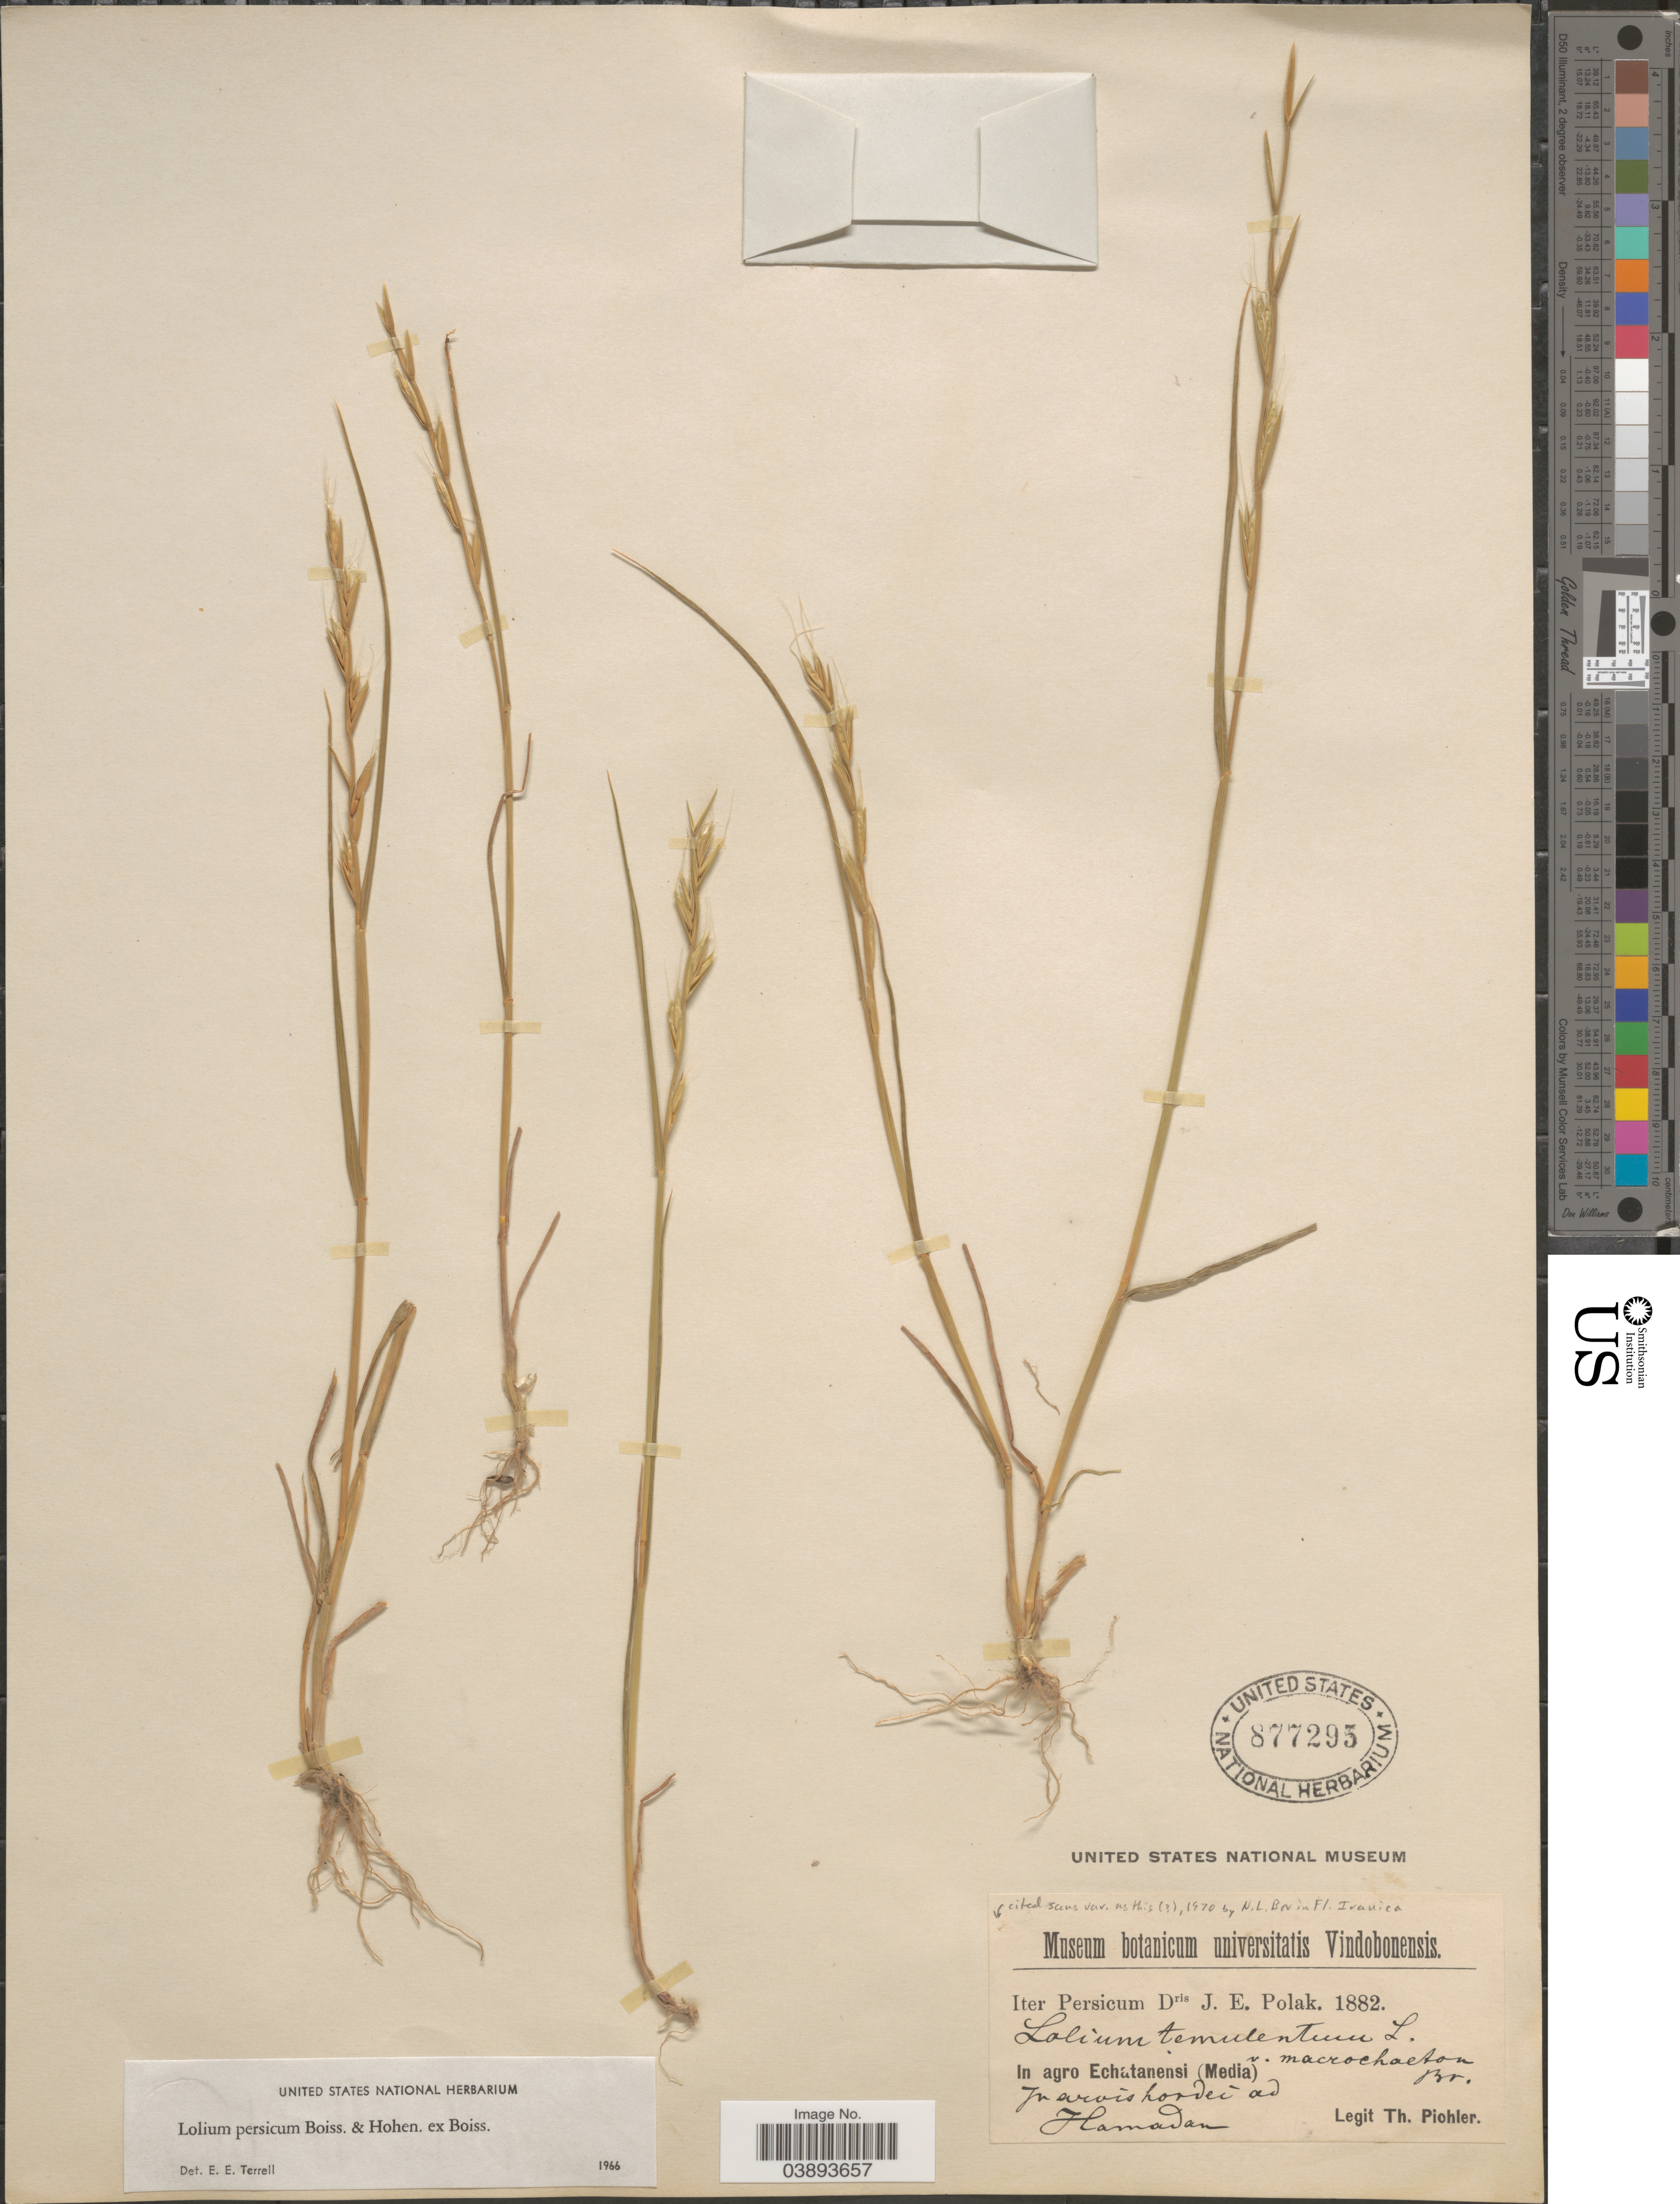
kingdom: Plantae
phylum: Tracheophyta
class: Liliopsida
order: Poales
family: Poaceae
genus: Lolium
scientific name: Lolium temulentum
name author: L.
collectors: T. Pichler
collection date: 1882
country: Iran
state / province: Hamadan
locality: Iter Persicum. In agro Echatanensi (Media). In arvis hordei ad Hamadan.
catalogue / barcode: US 877295